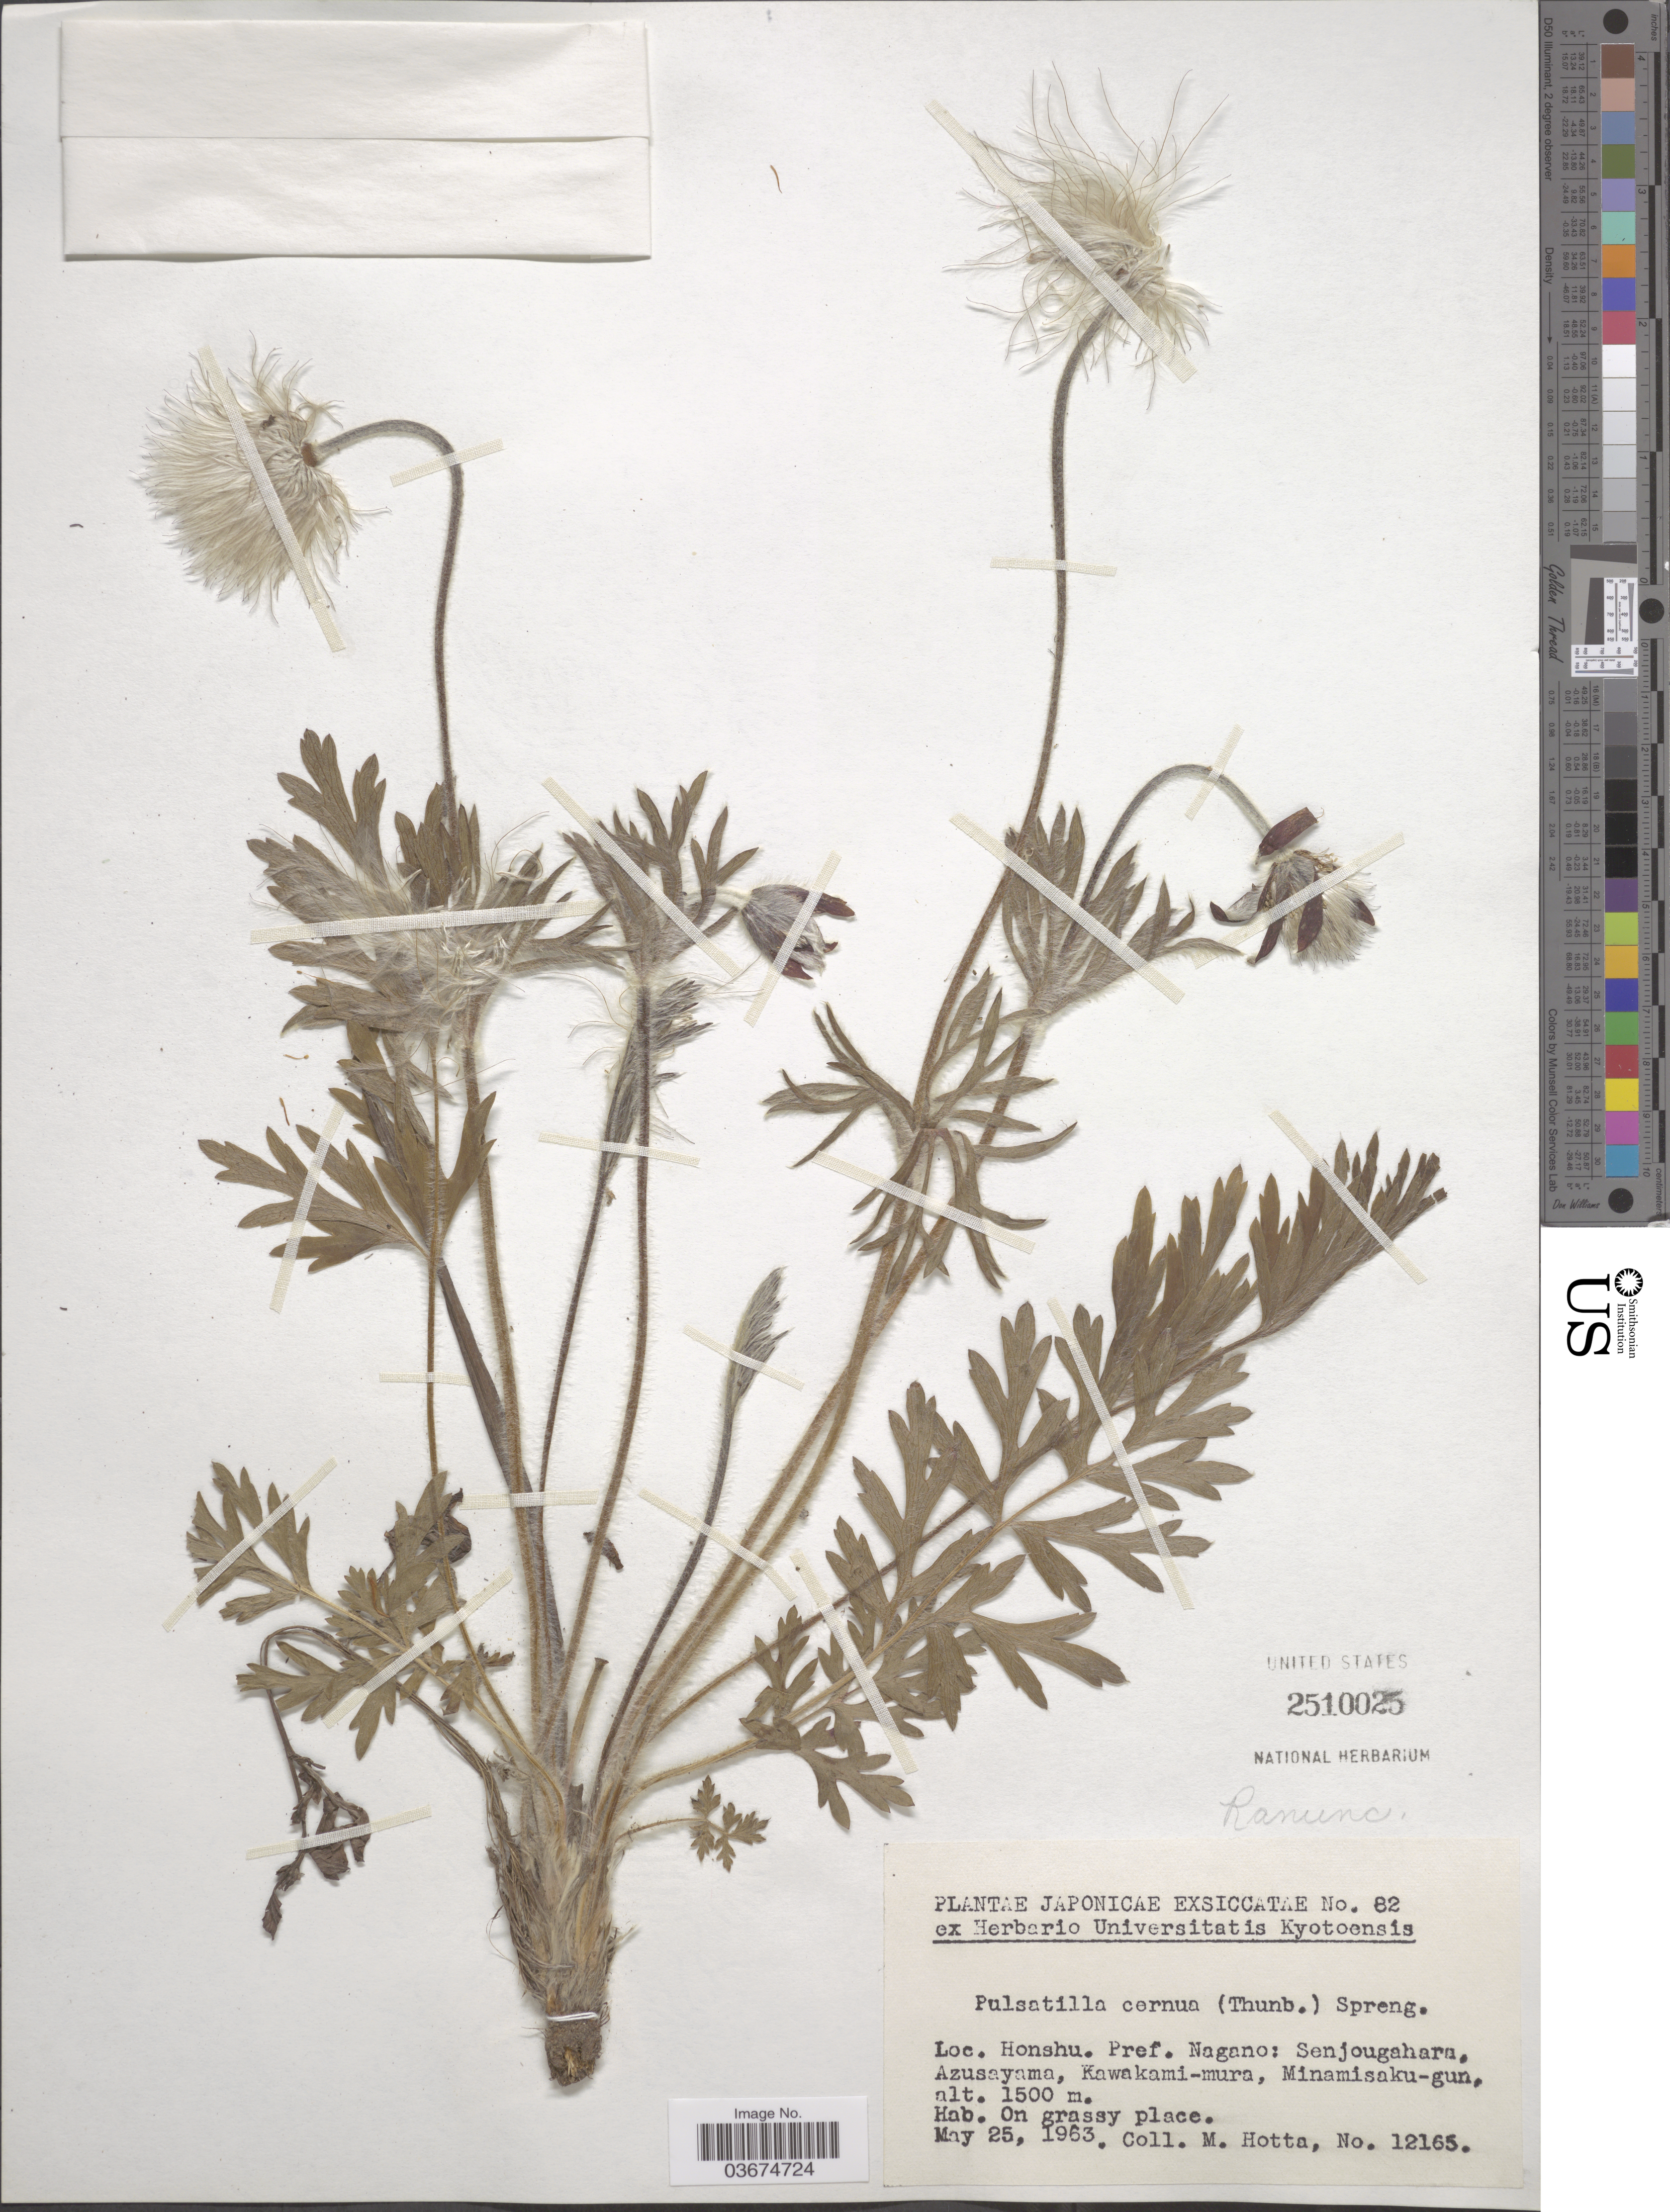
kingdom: Plantae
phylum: Tracheophyta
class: Magnoliopsida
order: Ranunculales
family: Ranunculaceae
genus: Pulsatilla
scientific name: Pulsatilla cernua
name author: (Thunb.) Bercht. & J. Presl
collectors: M. Hotta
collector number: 12165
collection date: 1963-05-25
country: Japan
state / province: Nagano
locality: Honshu. Pref. Nagano: Senjougahara, Azusayama, Kawakami-mura, Minamisaku-gun.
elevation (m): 1500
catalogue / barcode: US 2510025